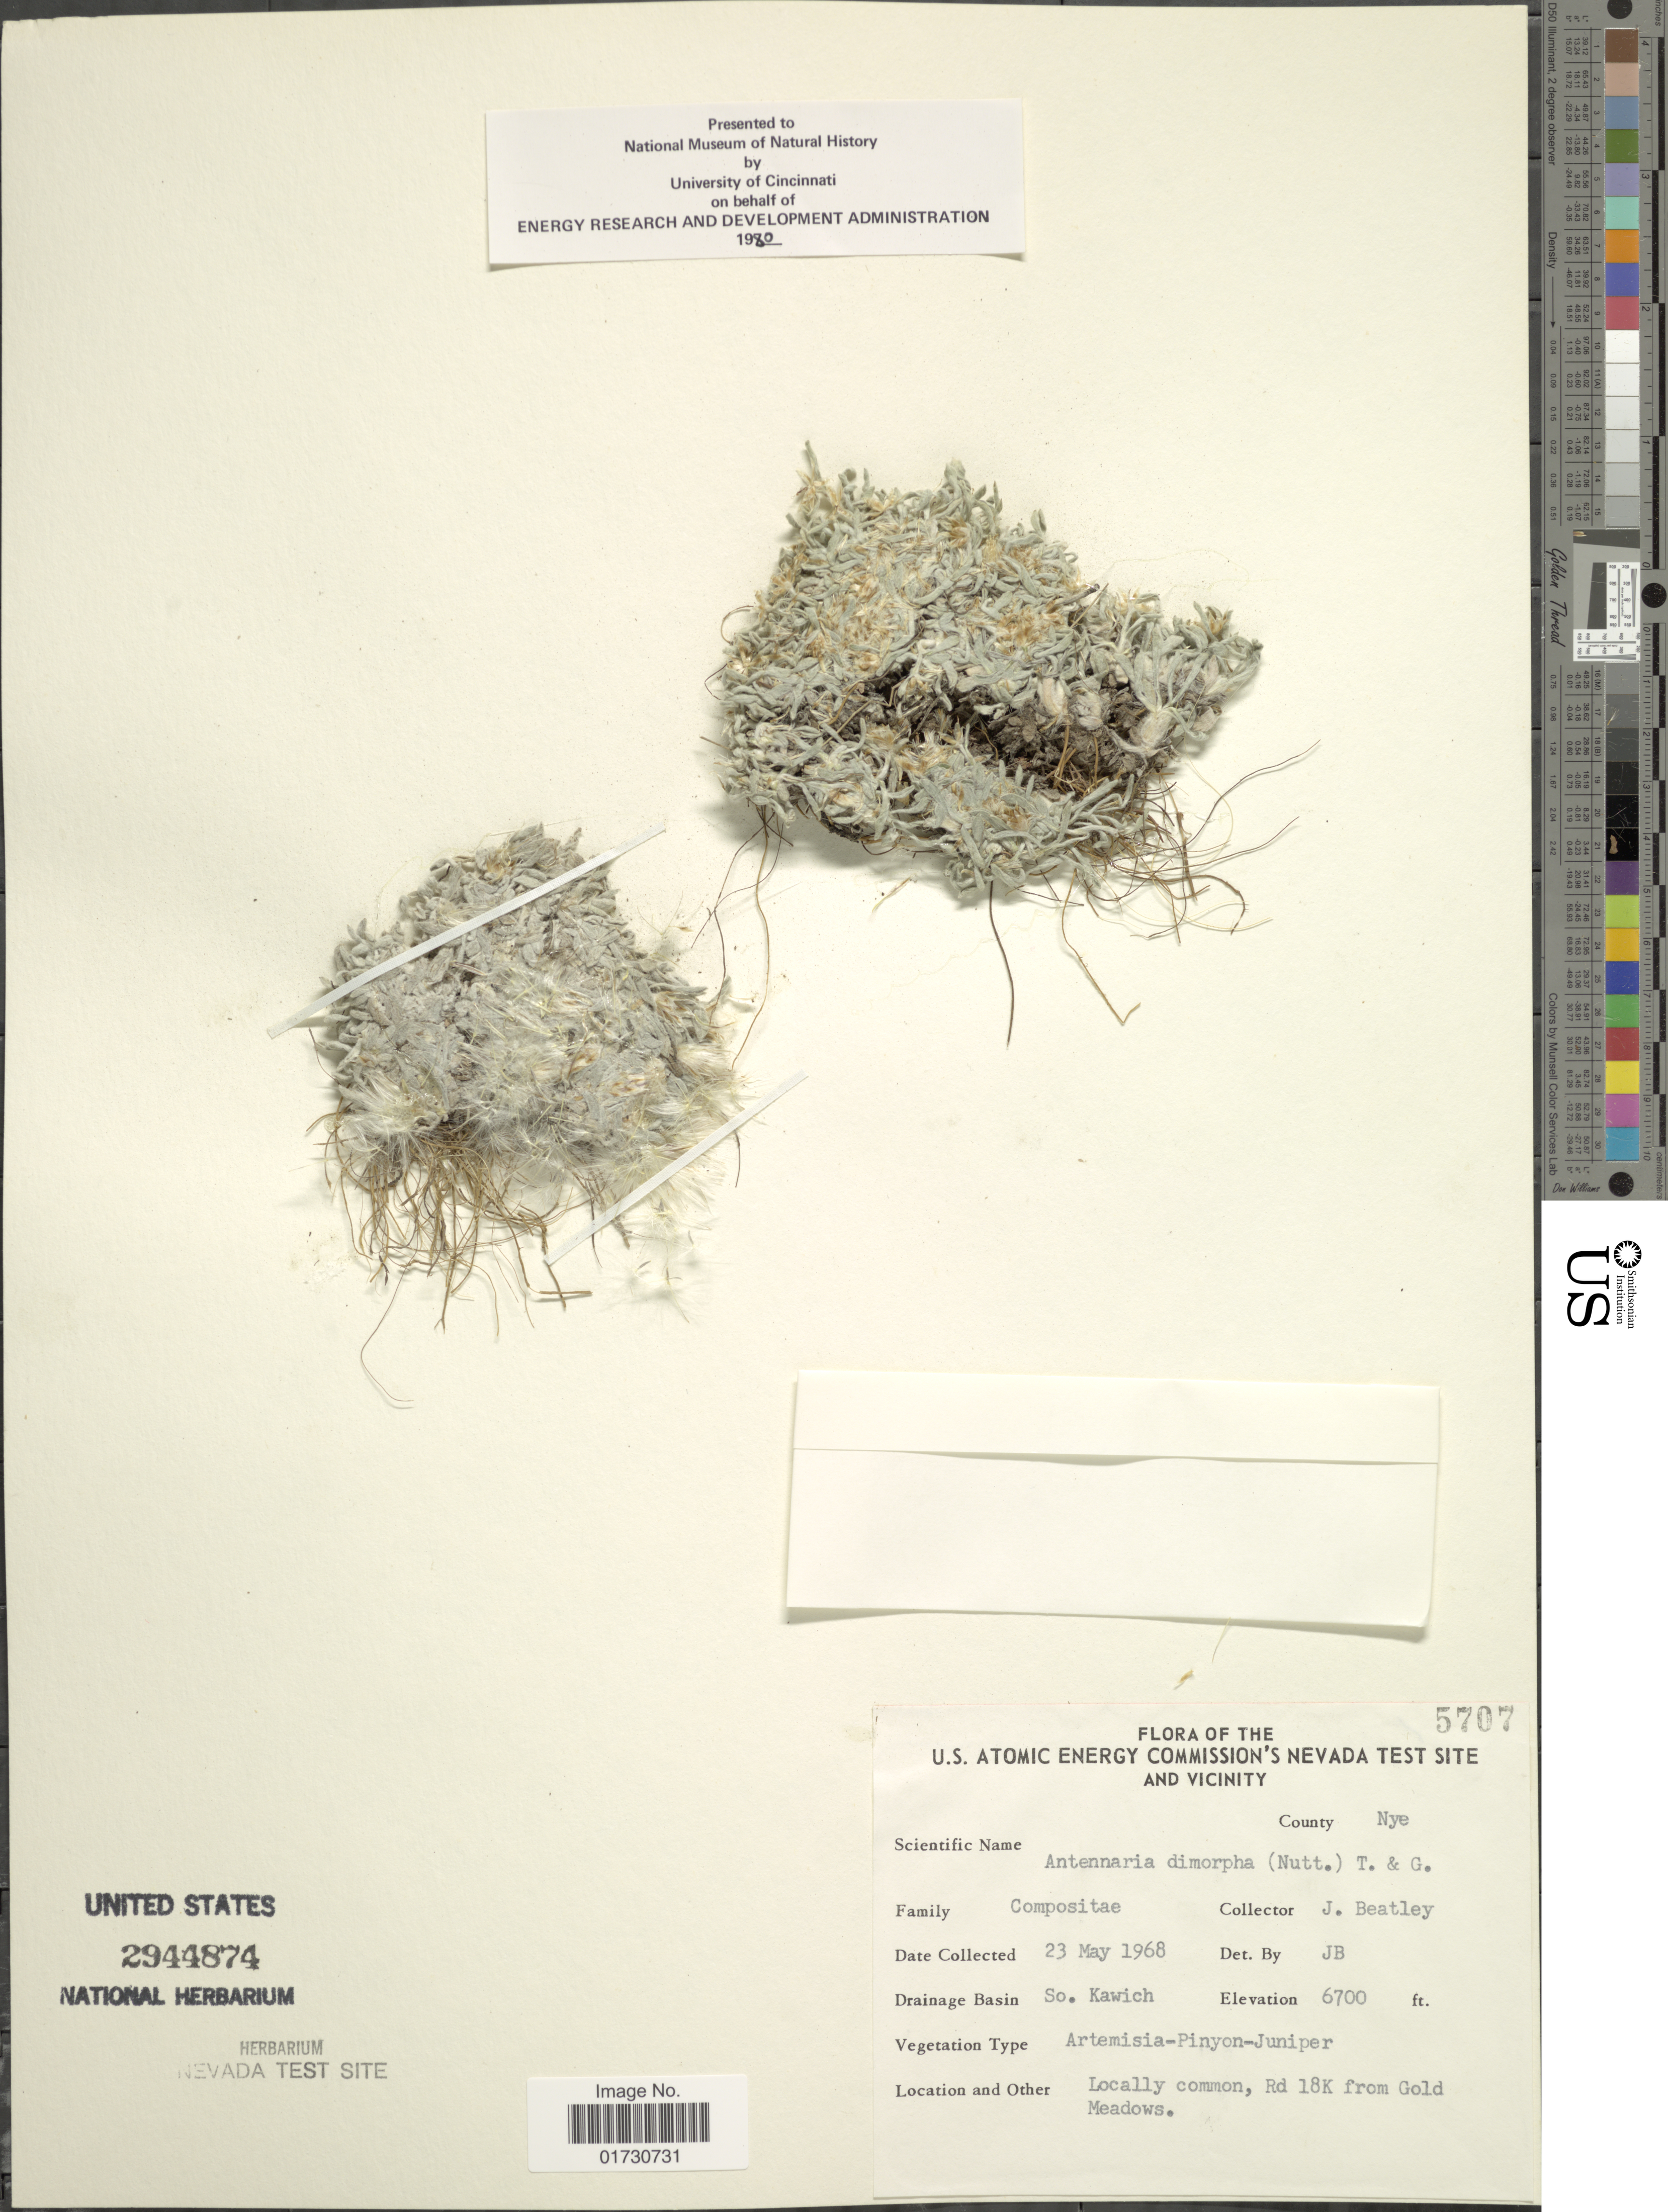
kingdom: Plantae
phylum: Tracheophyta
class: Magnoliopsida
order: Asterales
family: Asteraceae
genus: Antennaria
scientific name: Antennaria dimorpha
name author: (Nutt.) Torr. & A. Gray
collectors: J. C. Beatley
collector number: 5707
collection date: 1967-05-23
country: United States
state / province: Nevada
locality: U. S. Atomic Energy Commission's Nevada Test Site And Vicinity, County Nye, Drainage Basin So. Kawich, Locally common, Rd 18K from Gold Meadows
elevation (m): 2042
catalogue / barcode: US 2944874